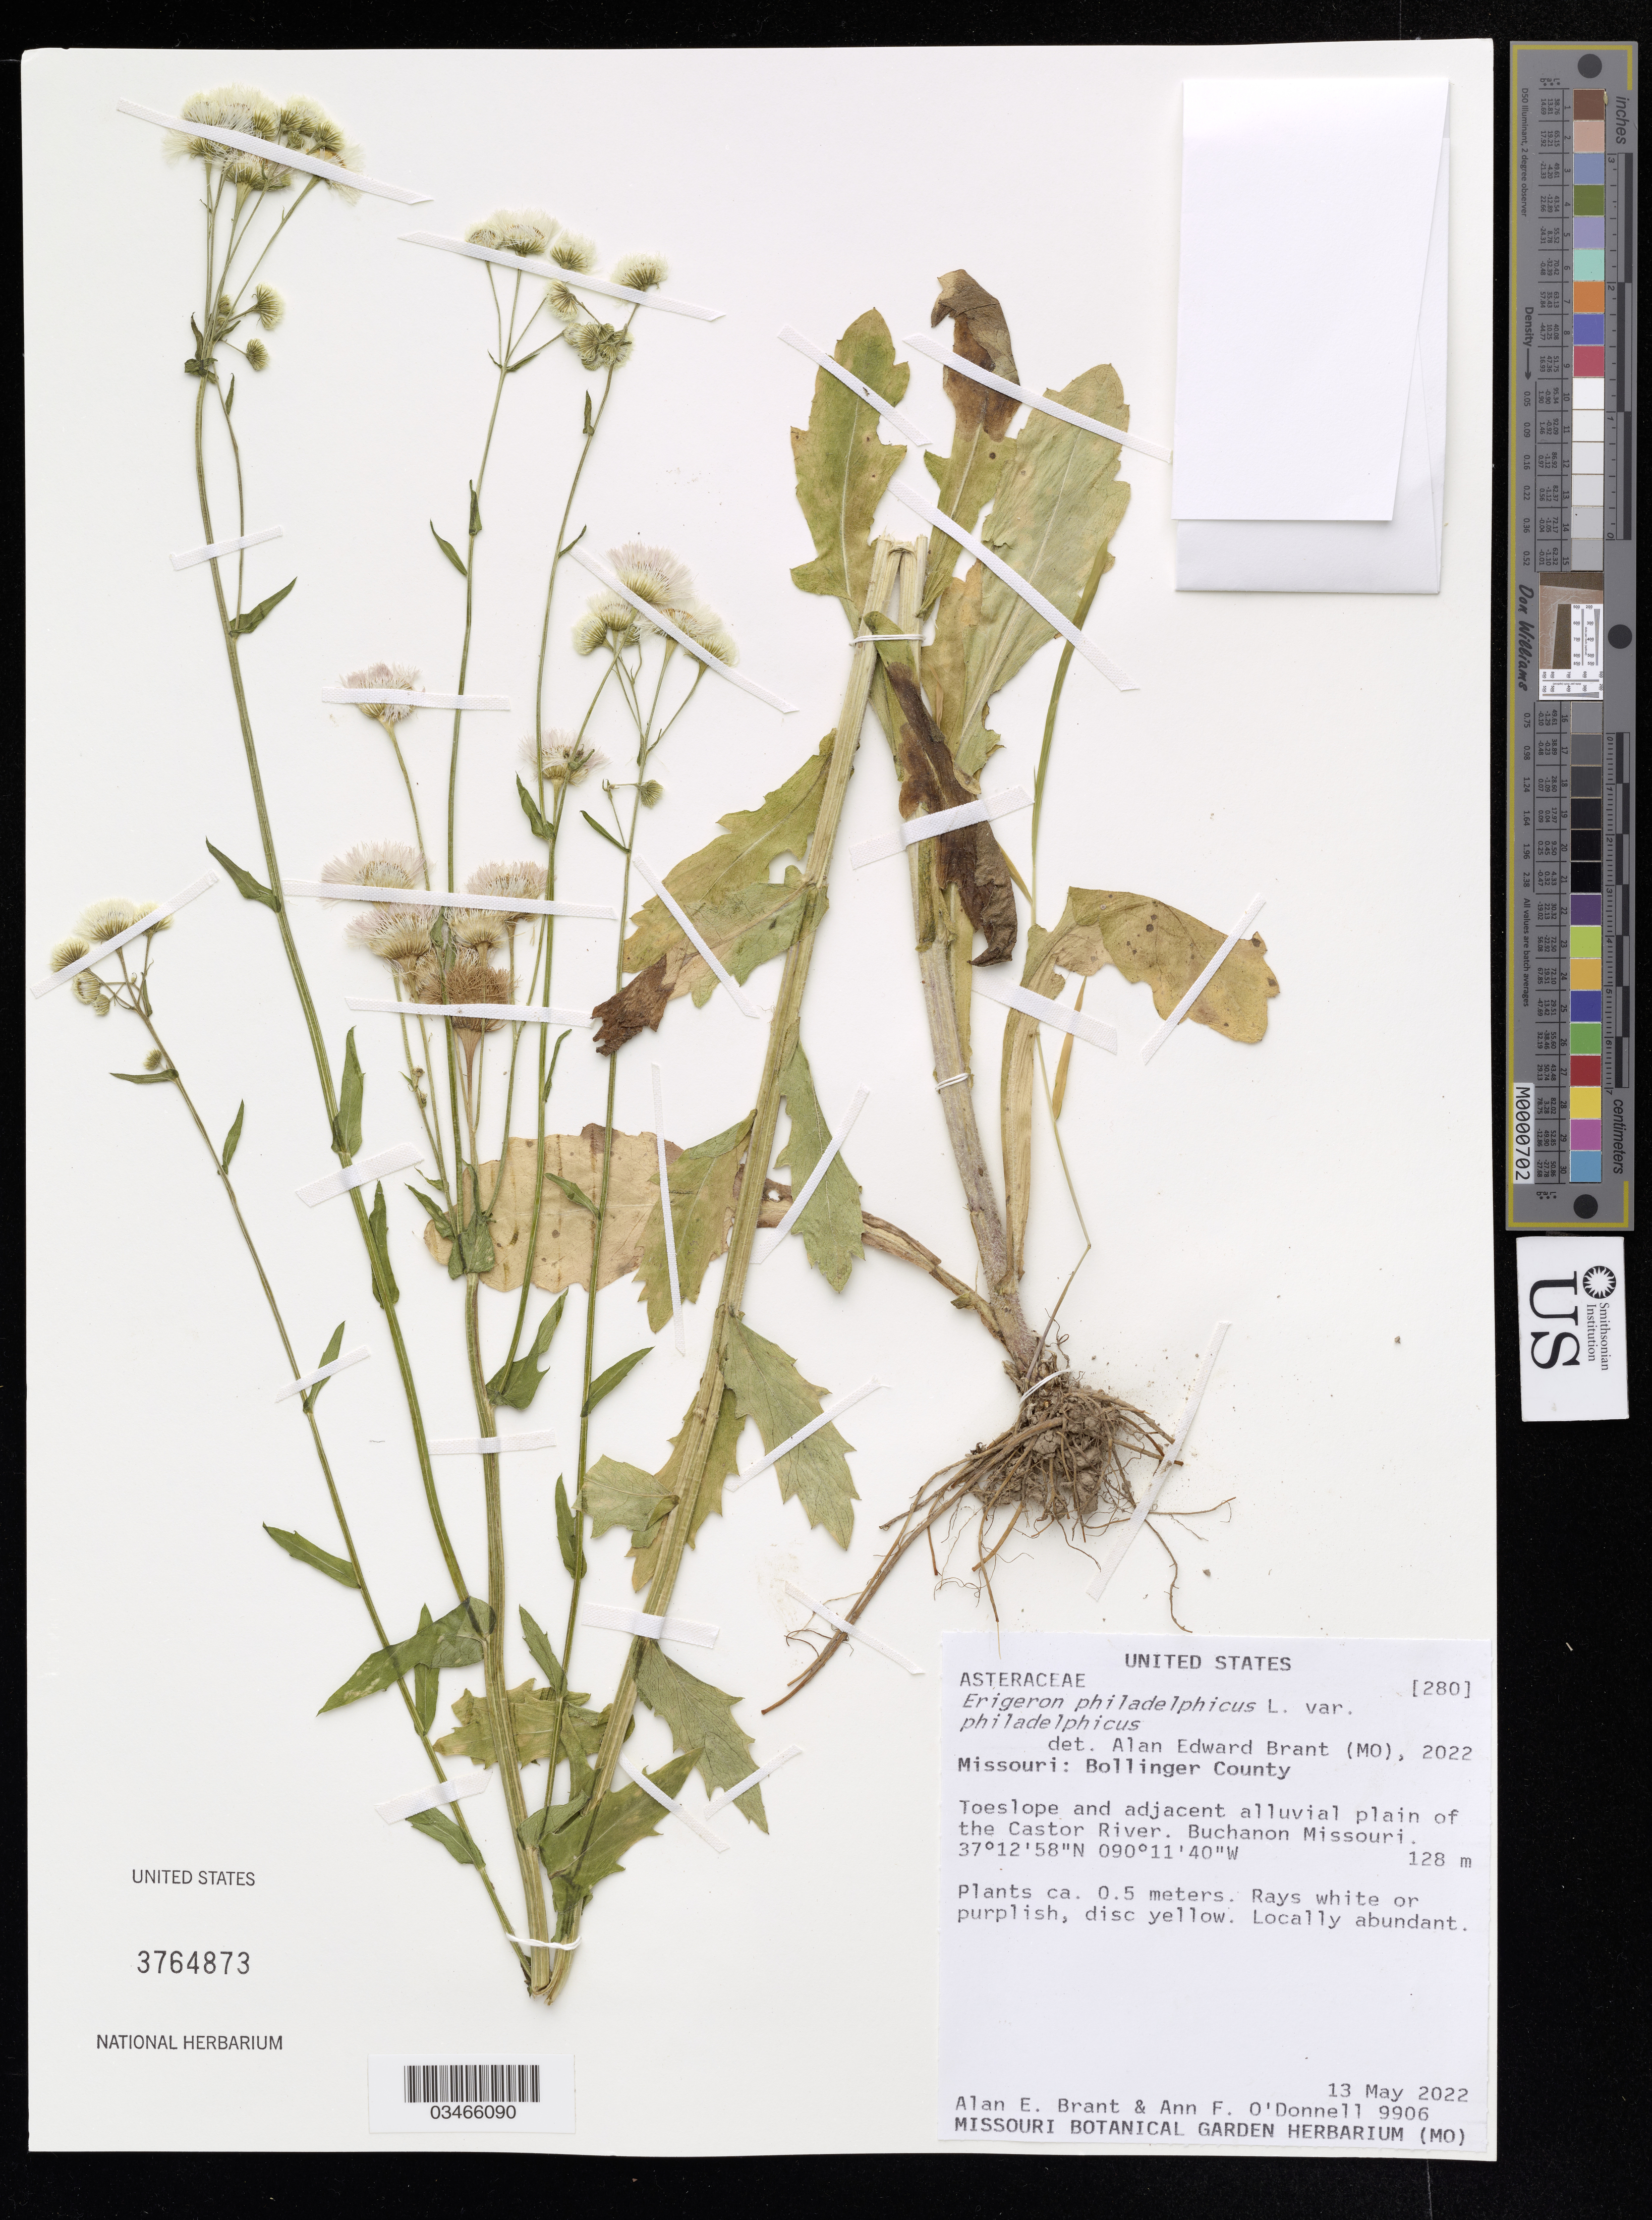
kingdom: Plantae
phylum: Tracheophyta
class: Magnoliopsida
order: Asterales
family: Asteraceae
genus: Erigeron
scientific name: Erigeron philadelphicus var. philadelphicus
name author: L.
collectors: A. Brant & A. O'Donnell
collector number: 9906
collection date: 2022-05-13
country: United States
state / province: Missouri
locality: Bollinger County. Toeslope and adjacent alluvial plain of the Castor River. Buchanon Missouri.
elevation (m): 128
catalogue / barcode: US 3764873